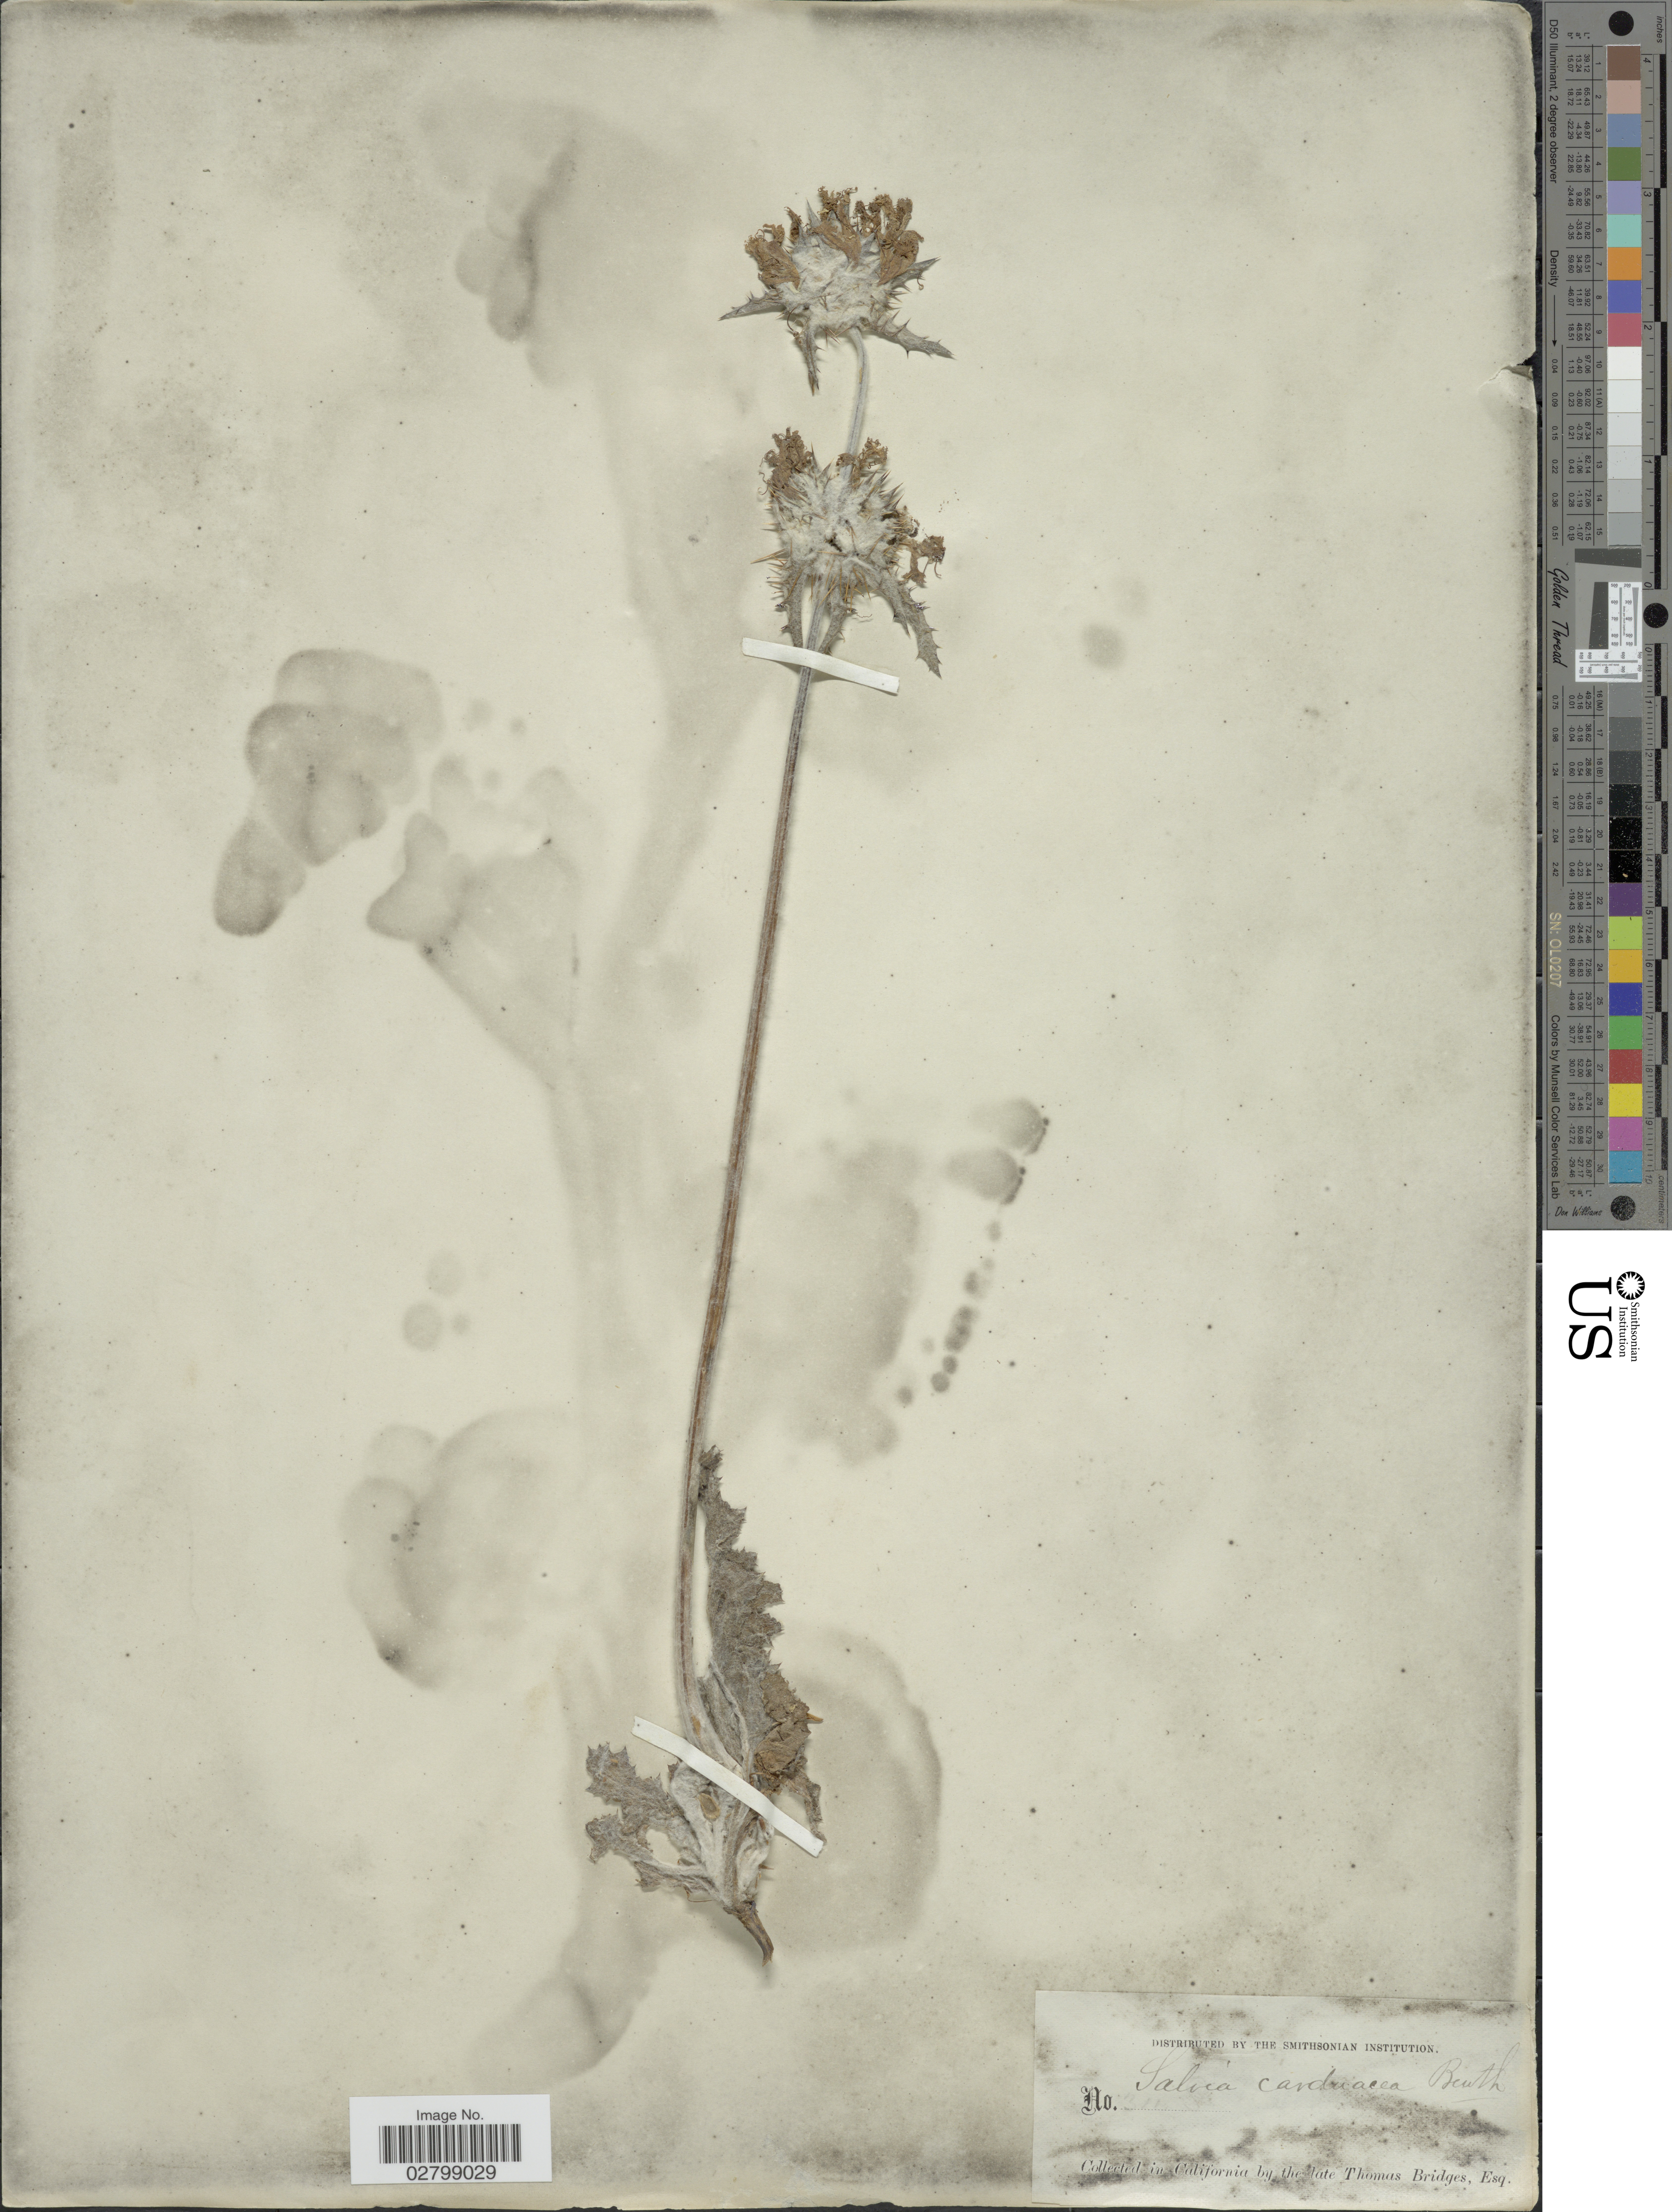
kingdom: Plantae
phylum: Tracheophyta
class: Magnoliopsida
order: Lamiales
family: Lamiaceae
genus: Salvia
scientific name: Salvia carduacea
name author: Benth.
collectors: T. Bridges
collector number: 311*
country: United States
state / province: California